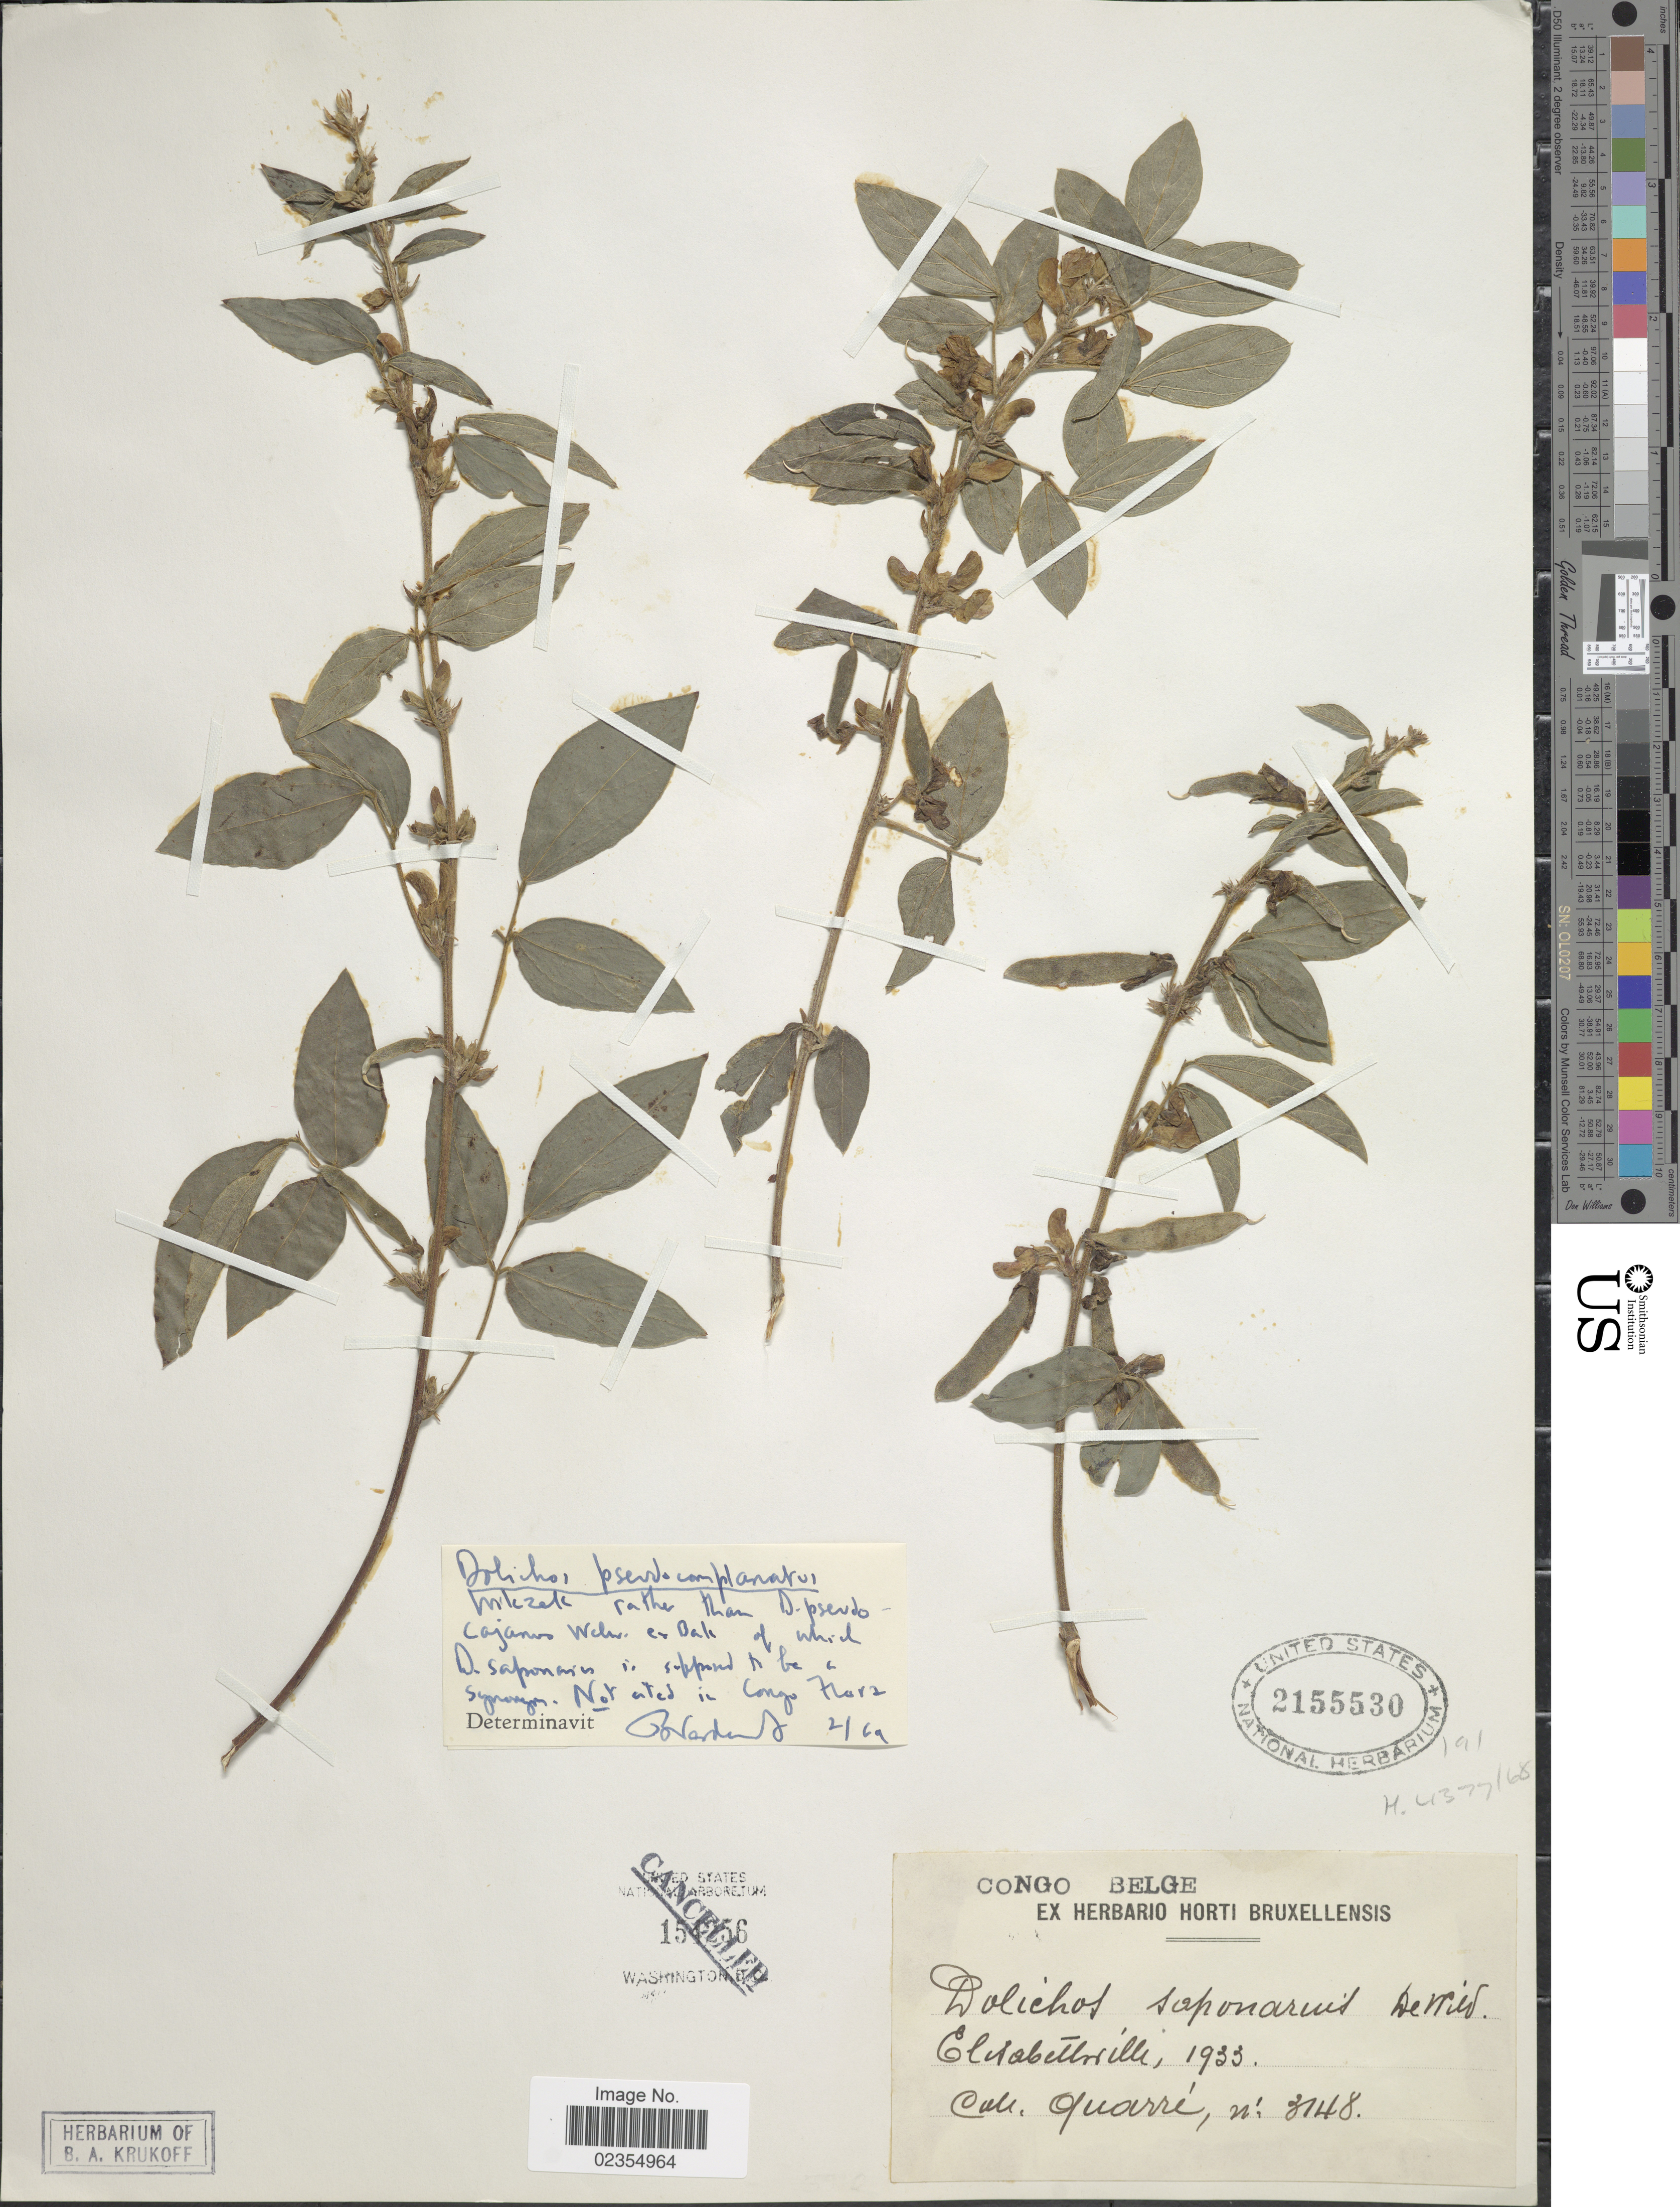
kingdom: Plantae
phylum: Tracheophyta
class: Magnoliopsida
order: Fabales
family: Fabaceae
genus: Dolichos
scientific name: Dolichos pseudocomplanatus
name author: R. Wilczek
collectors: -. Quarre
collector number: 3148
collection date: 1933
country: Congo, Democratic Republic of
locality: Elisabethville, Congo Belge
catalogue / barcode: US 2155530